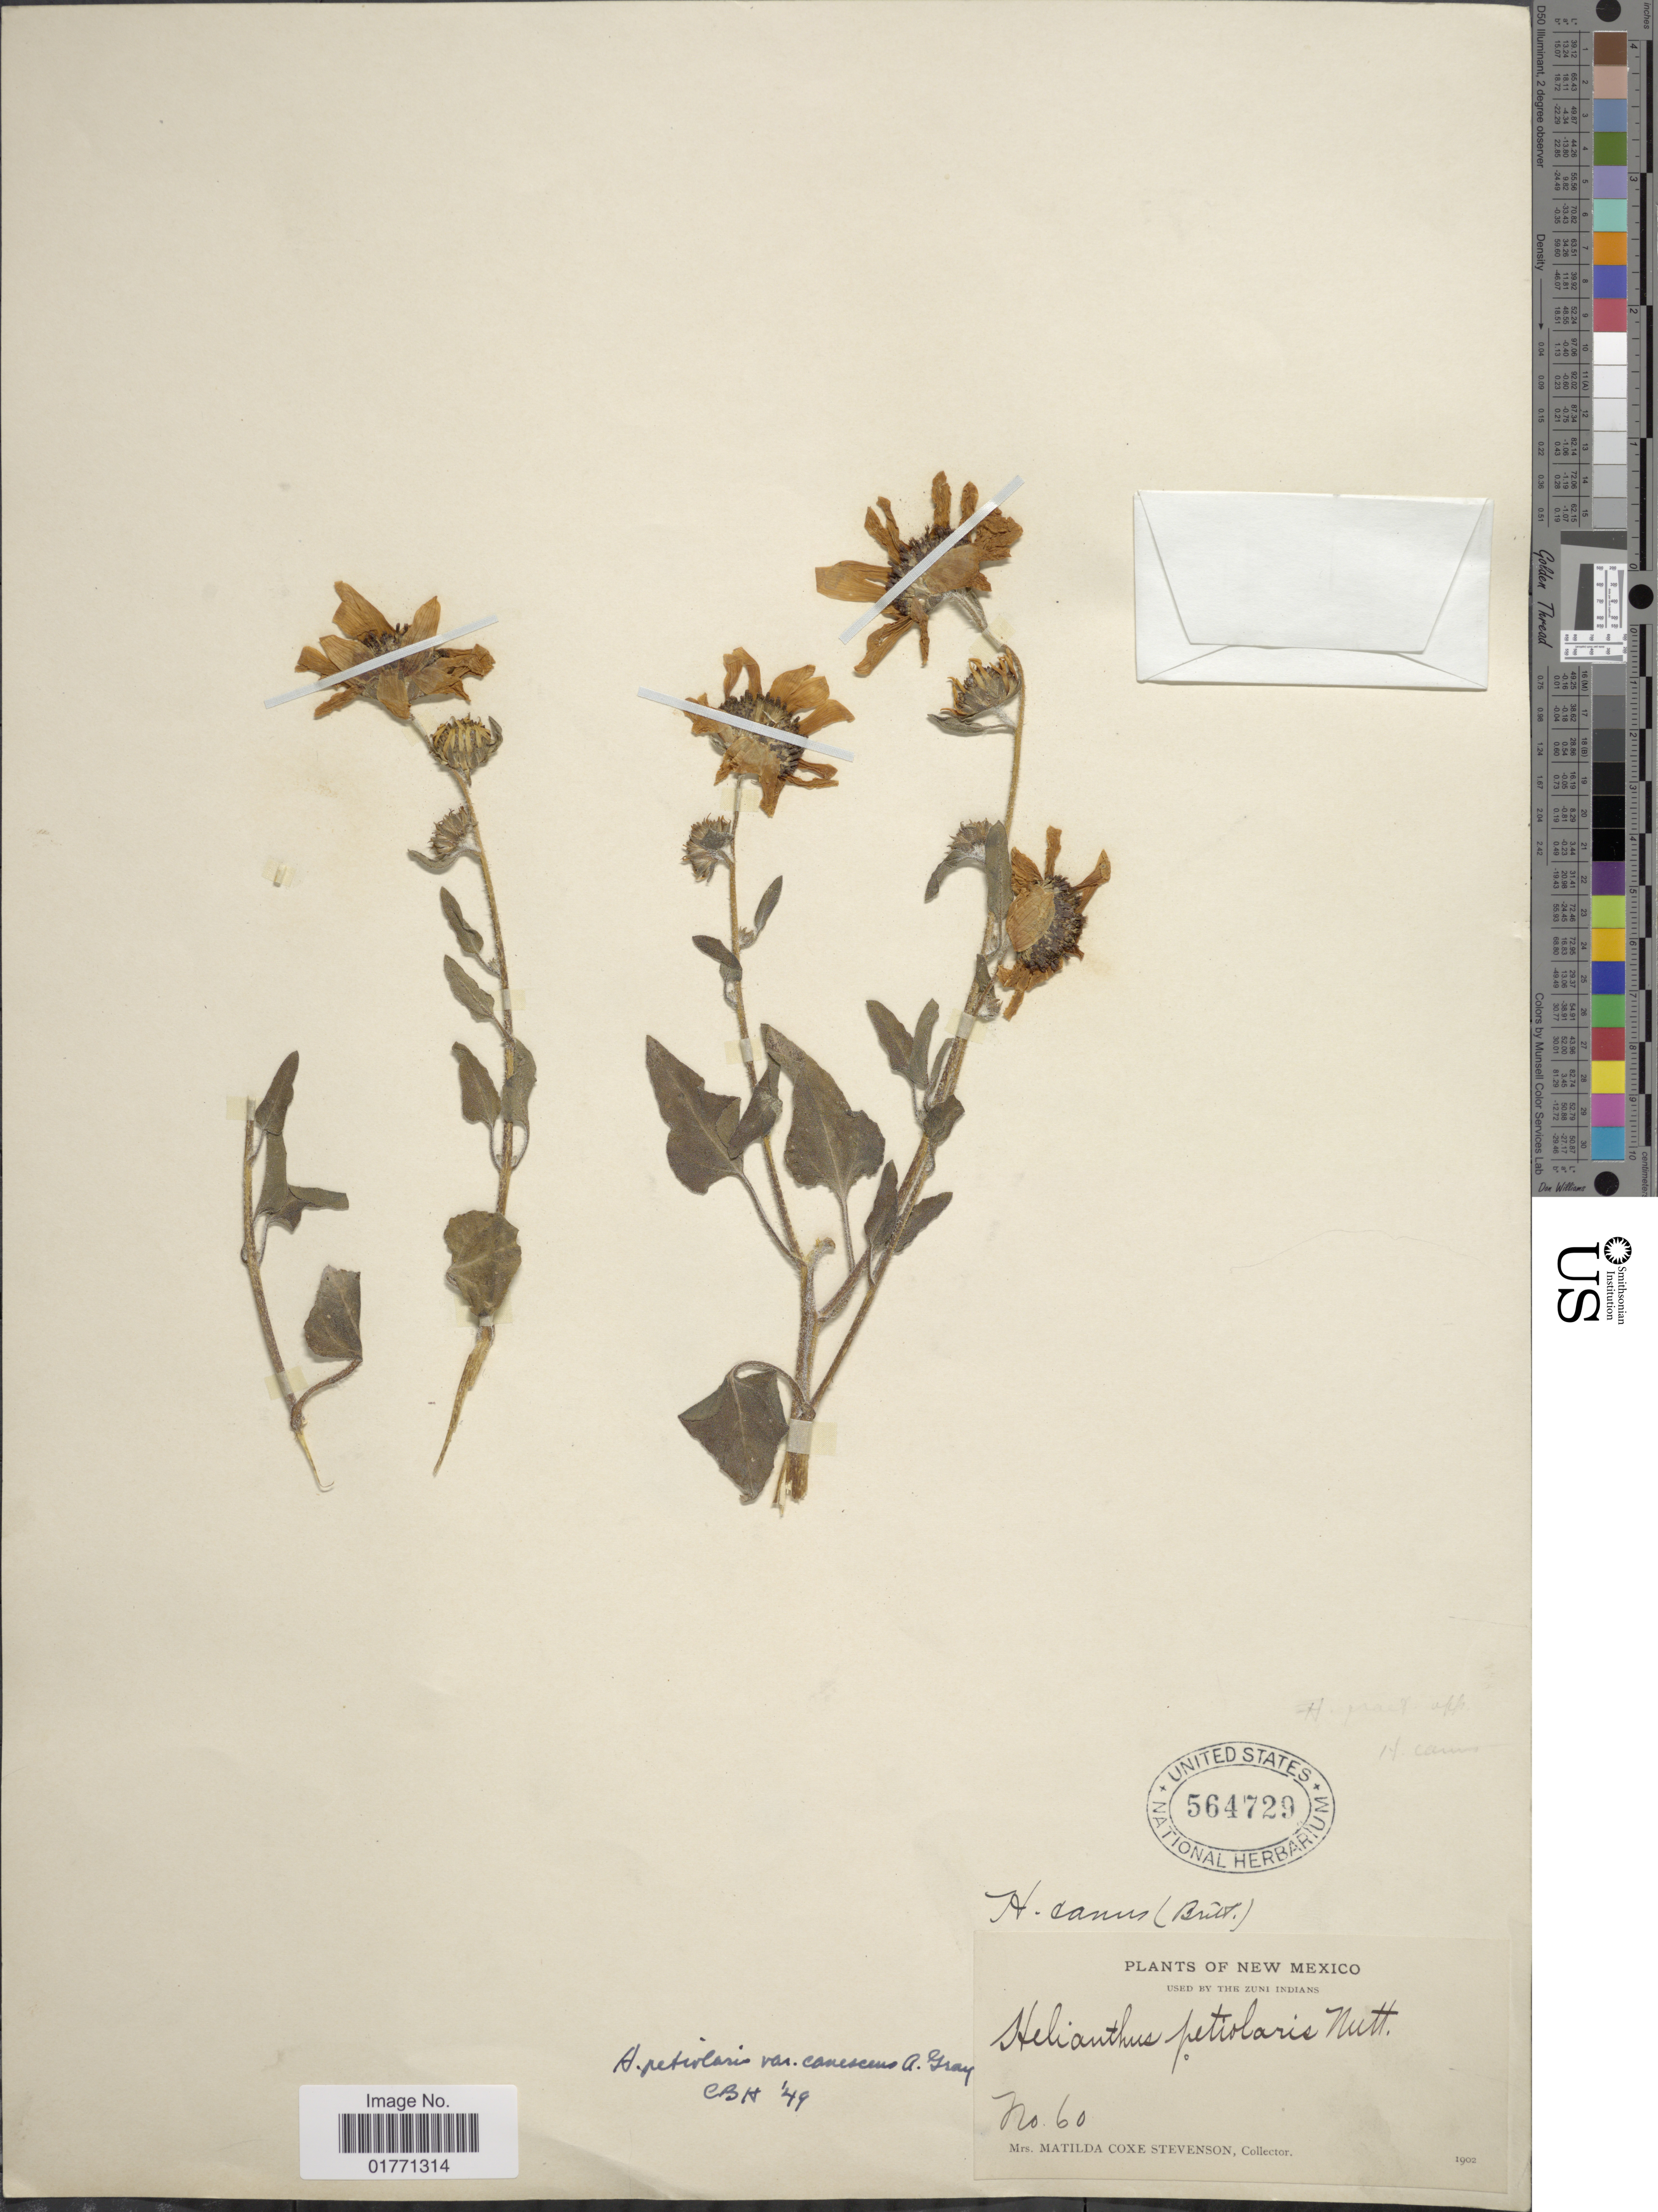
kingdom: Plantae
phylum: Tracheophyta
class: Magnoliopsida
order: Asterales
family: Asteraceae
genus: Helianthus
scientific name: Helianthus petiolaris var. canescens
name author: Nutt.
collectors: M. Stevenson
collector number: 60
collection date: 1902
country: United States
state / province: New Mexico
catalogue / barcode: US 564729